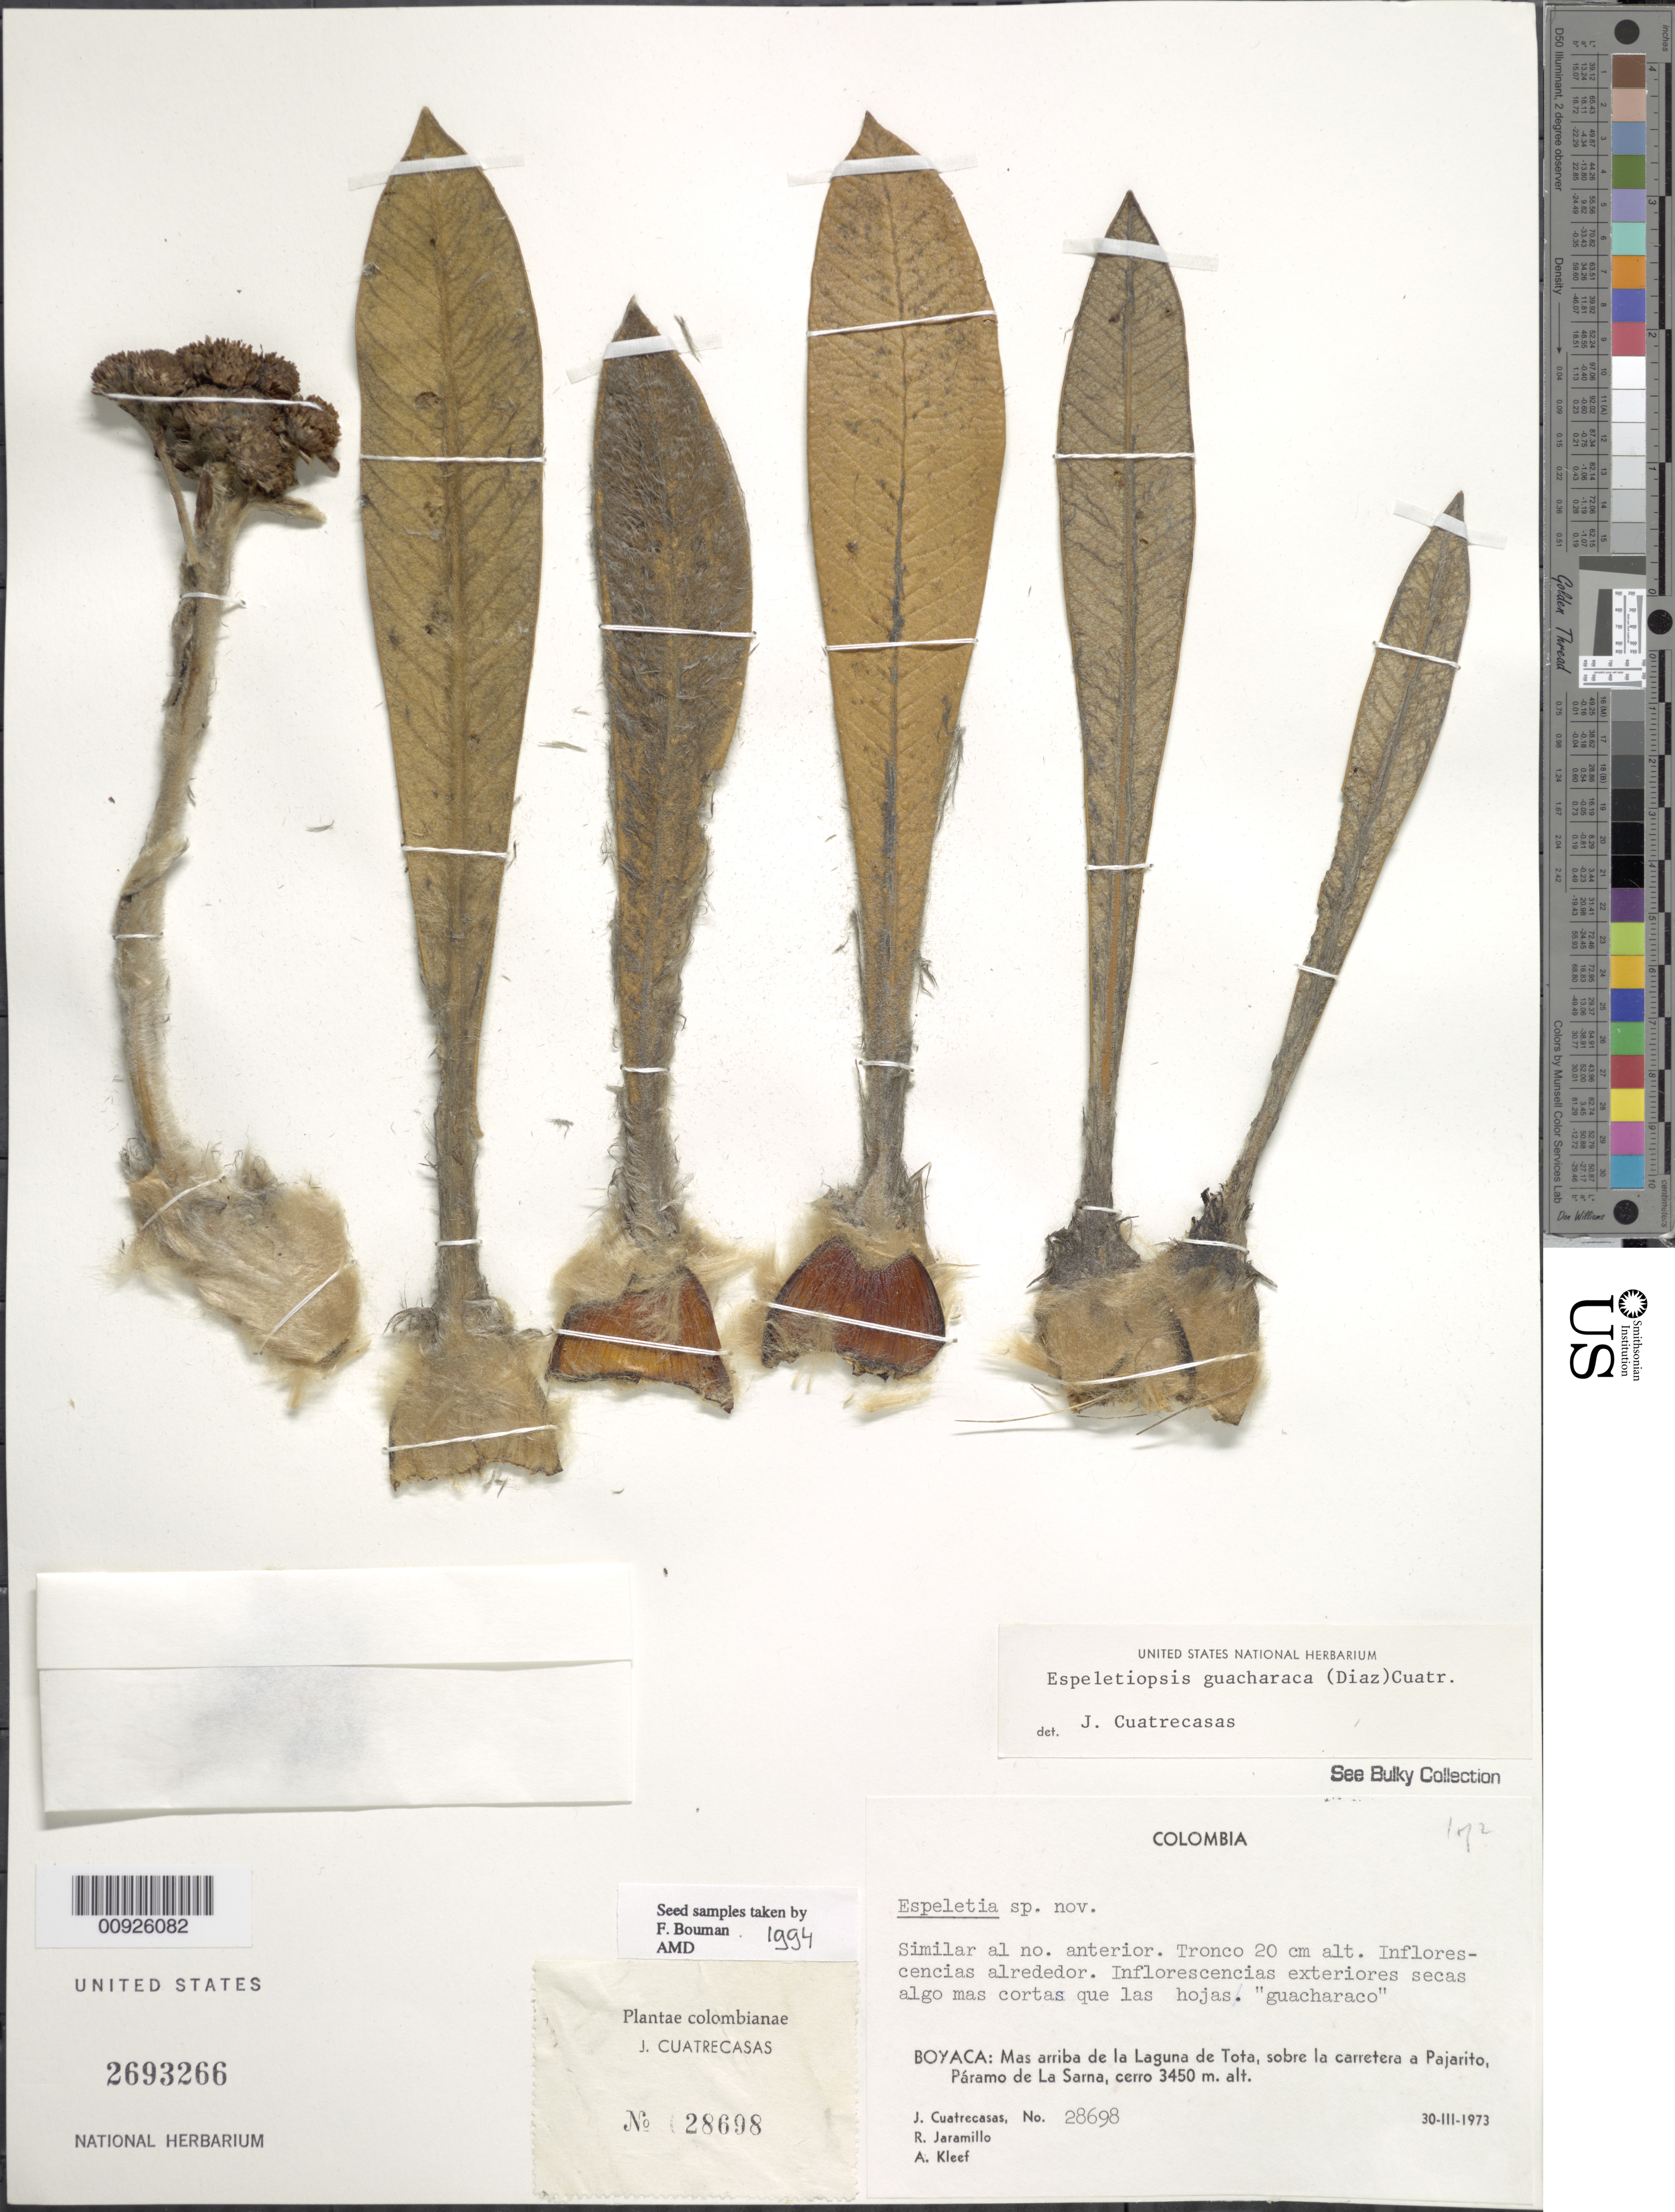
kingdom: Plantae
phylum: Tracheophyta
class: Magnoliopsida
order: Asterales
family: Asteraceae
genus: Espeletiopsis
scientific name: Espeletiopsis jimenez-quesadae var. guacharaca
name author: (S. Díaz) Cuatrec.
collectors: J. Cuatrecasas, R. Jaramillo M. & A. Kleef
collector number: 28698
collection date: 1973-03-30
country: Colombia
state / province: Boyacá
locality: Boyacá: Mas arriba de la Laguna de Tota, sobre la carretera a Pajarito, Paramo de La Sarna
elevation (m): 3450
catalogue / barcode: US 2693266